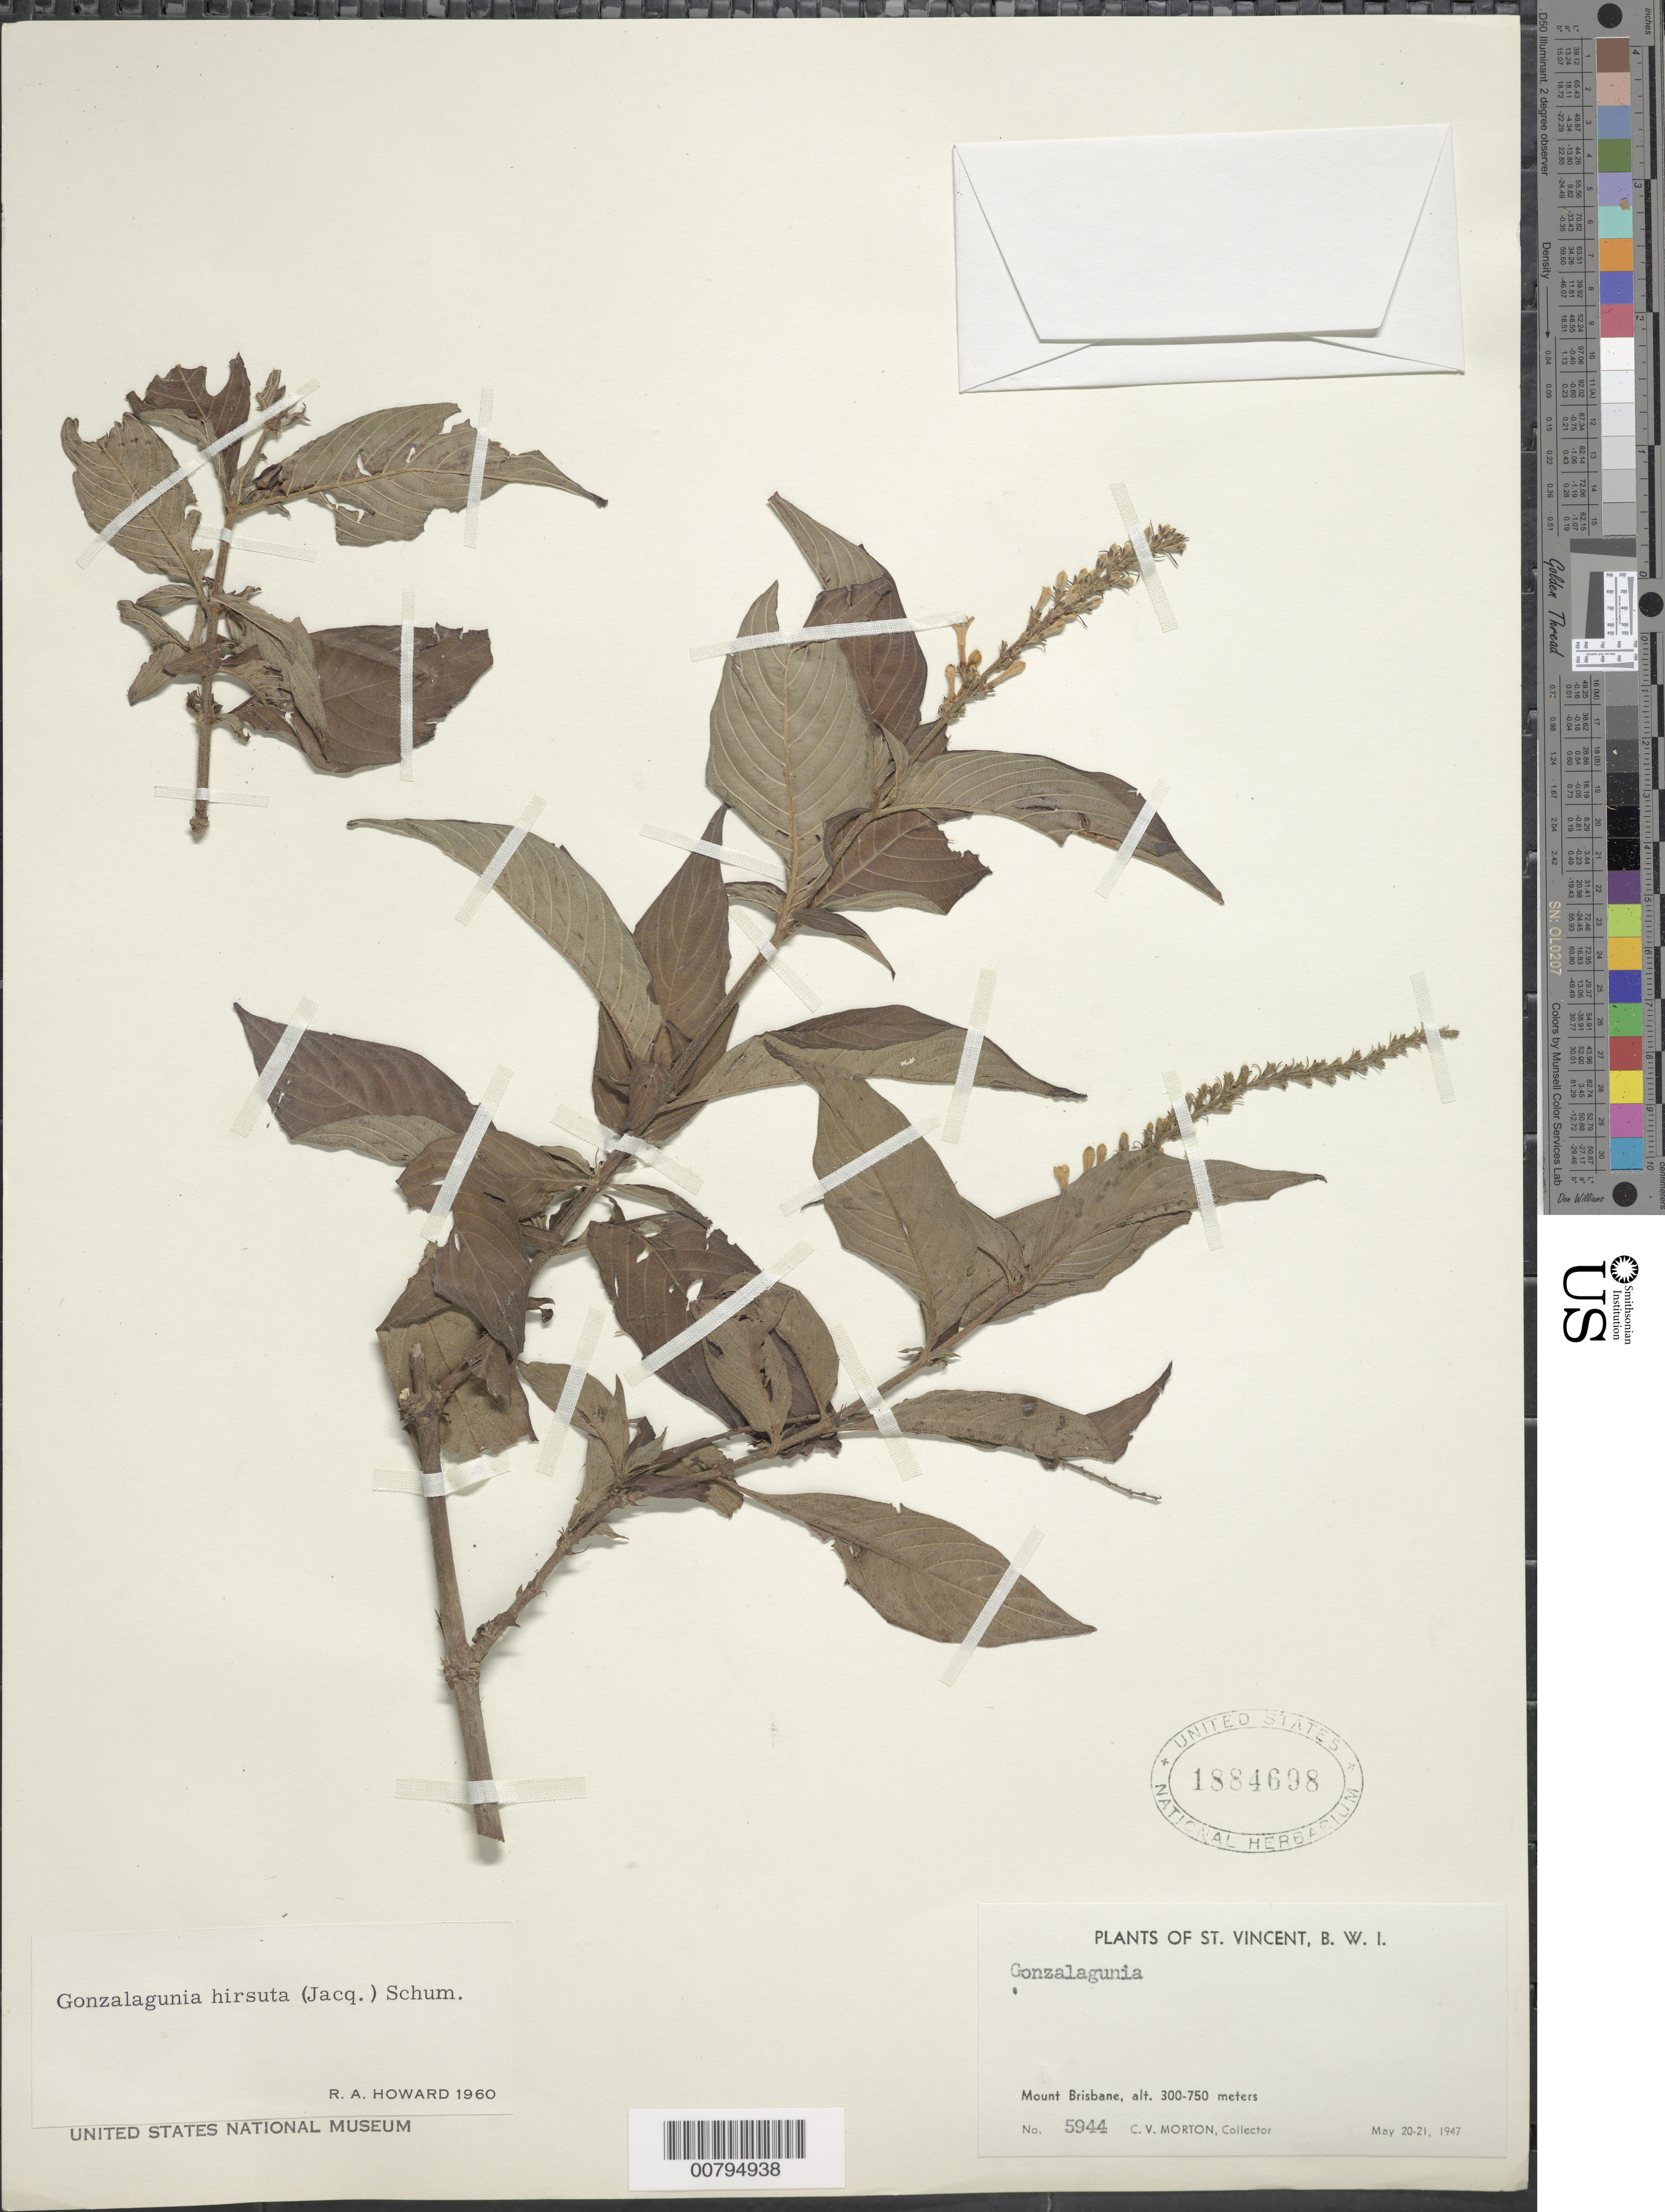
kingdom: Plantae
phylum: Tracheophyta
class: Magnoliopsida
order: Gentianales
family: Rubiaceae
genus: Gonzalagunia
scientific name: Gonzalagunia hirsuta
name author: Schum.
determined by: Howard, R. A.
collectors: C. V. Morton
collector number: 5944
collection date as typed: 20 May 1947 to 21 May 1947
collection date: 1947-05-20/1947-05-21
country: St. Vincent - Grenadines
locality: Mount Brisbane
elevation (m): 300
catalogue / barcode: US 1884698